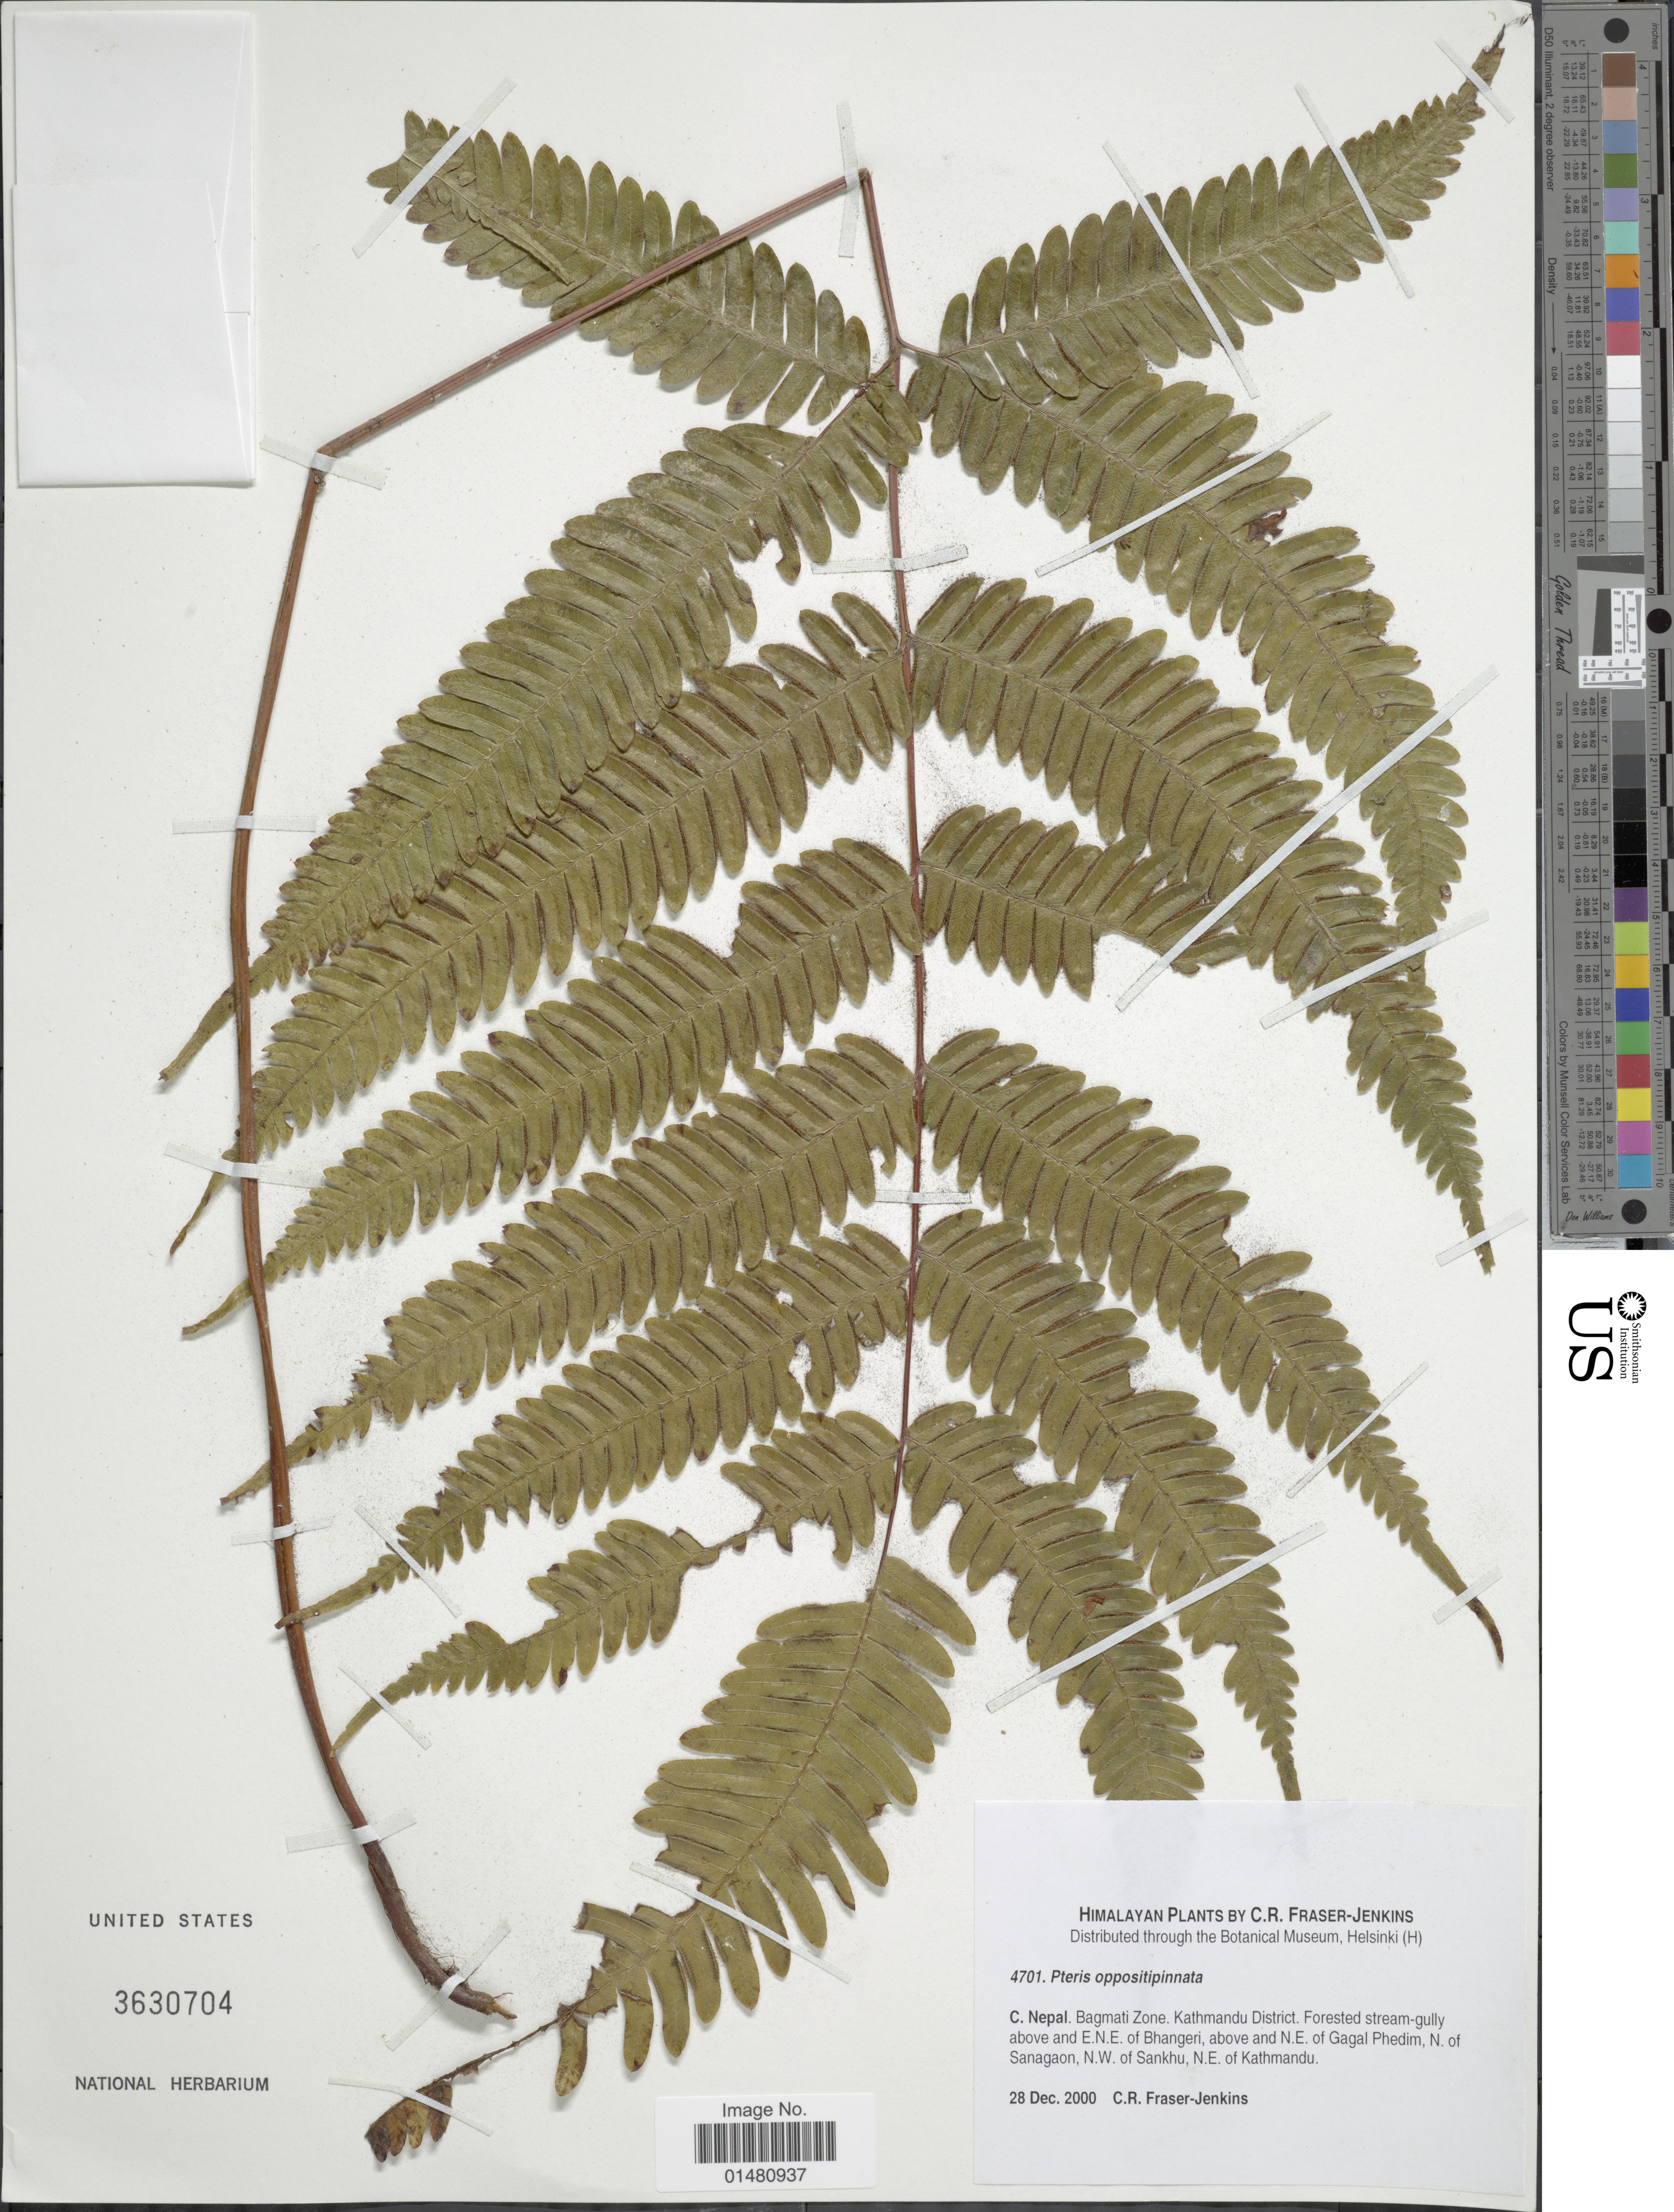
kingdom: Plantae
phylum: Tracheophyta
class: Polypodiopsida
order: Polypodiales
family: Pteridaceae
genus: Pteris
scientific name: Pteris oppositipinnata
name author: Fée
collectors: C. R. Fraser-Jenkins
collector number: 4701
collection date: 2000-12-28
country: Nepal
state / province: Bagmati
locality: C. Nepal. Bagmati Zone. Kathmandu District. Forested stream-gully above and E.N.E. of Bhangeri, above and N.E. of Gagal Phedim, N. of Sanagaon, N.W. of Sankhu, N.E. of Kathmandu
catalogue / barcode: US 3630704